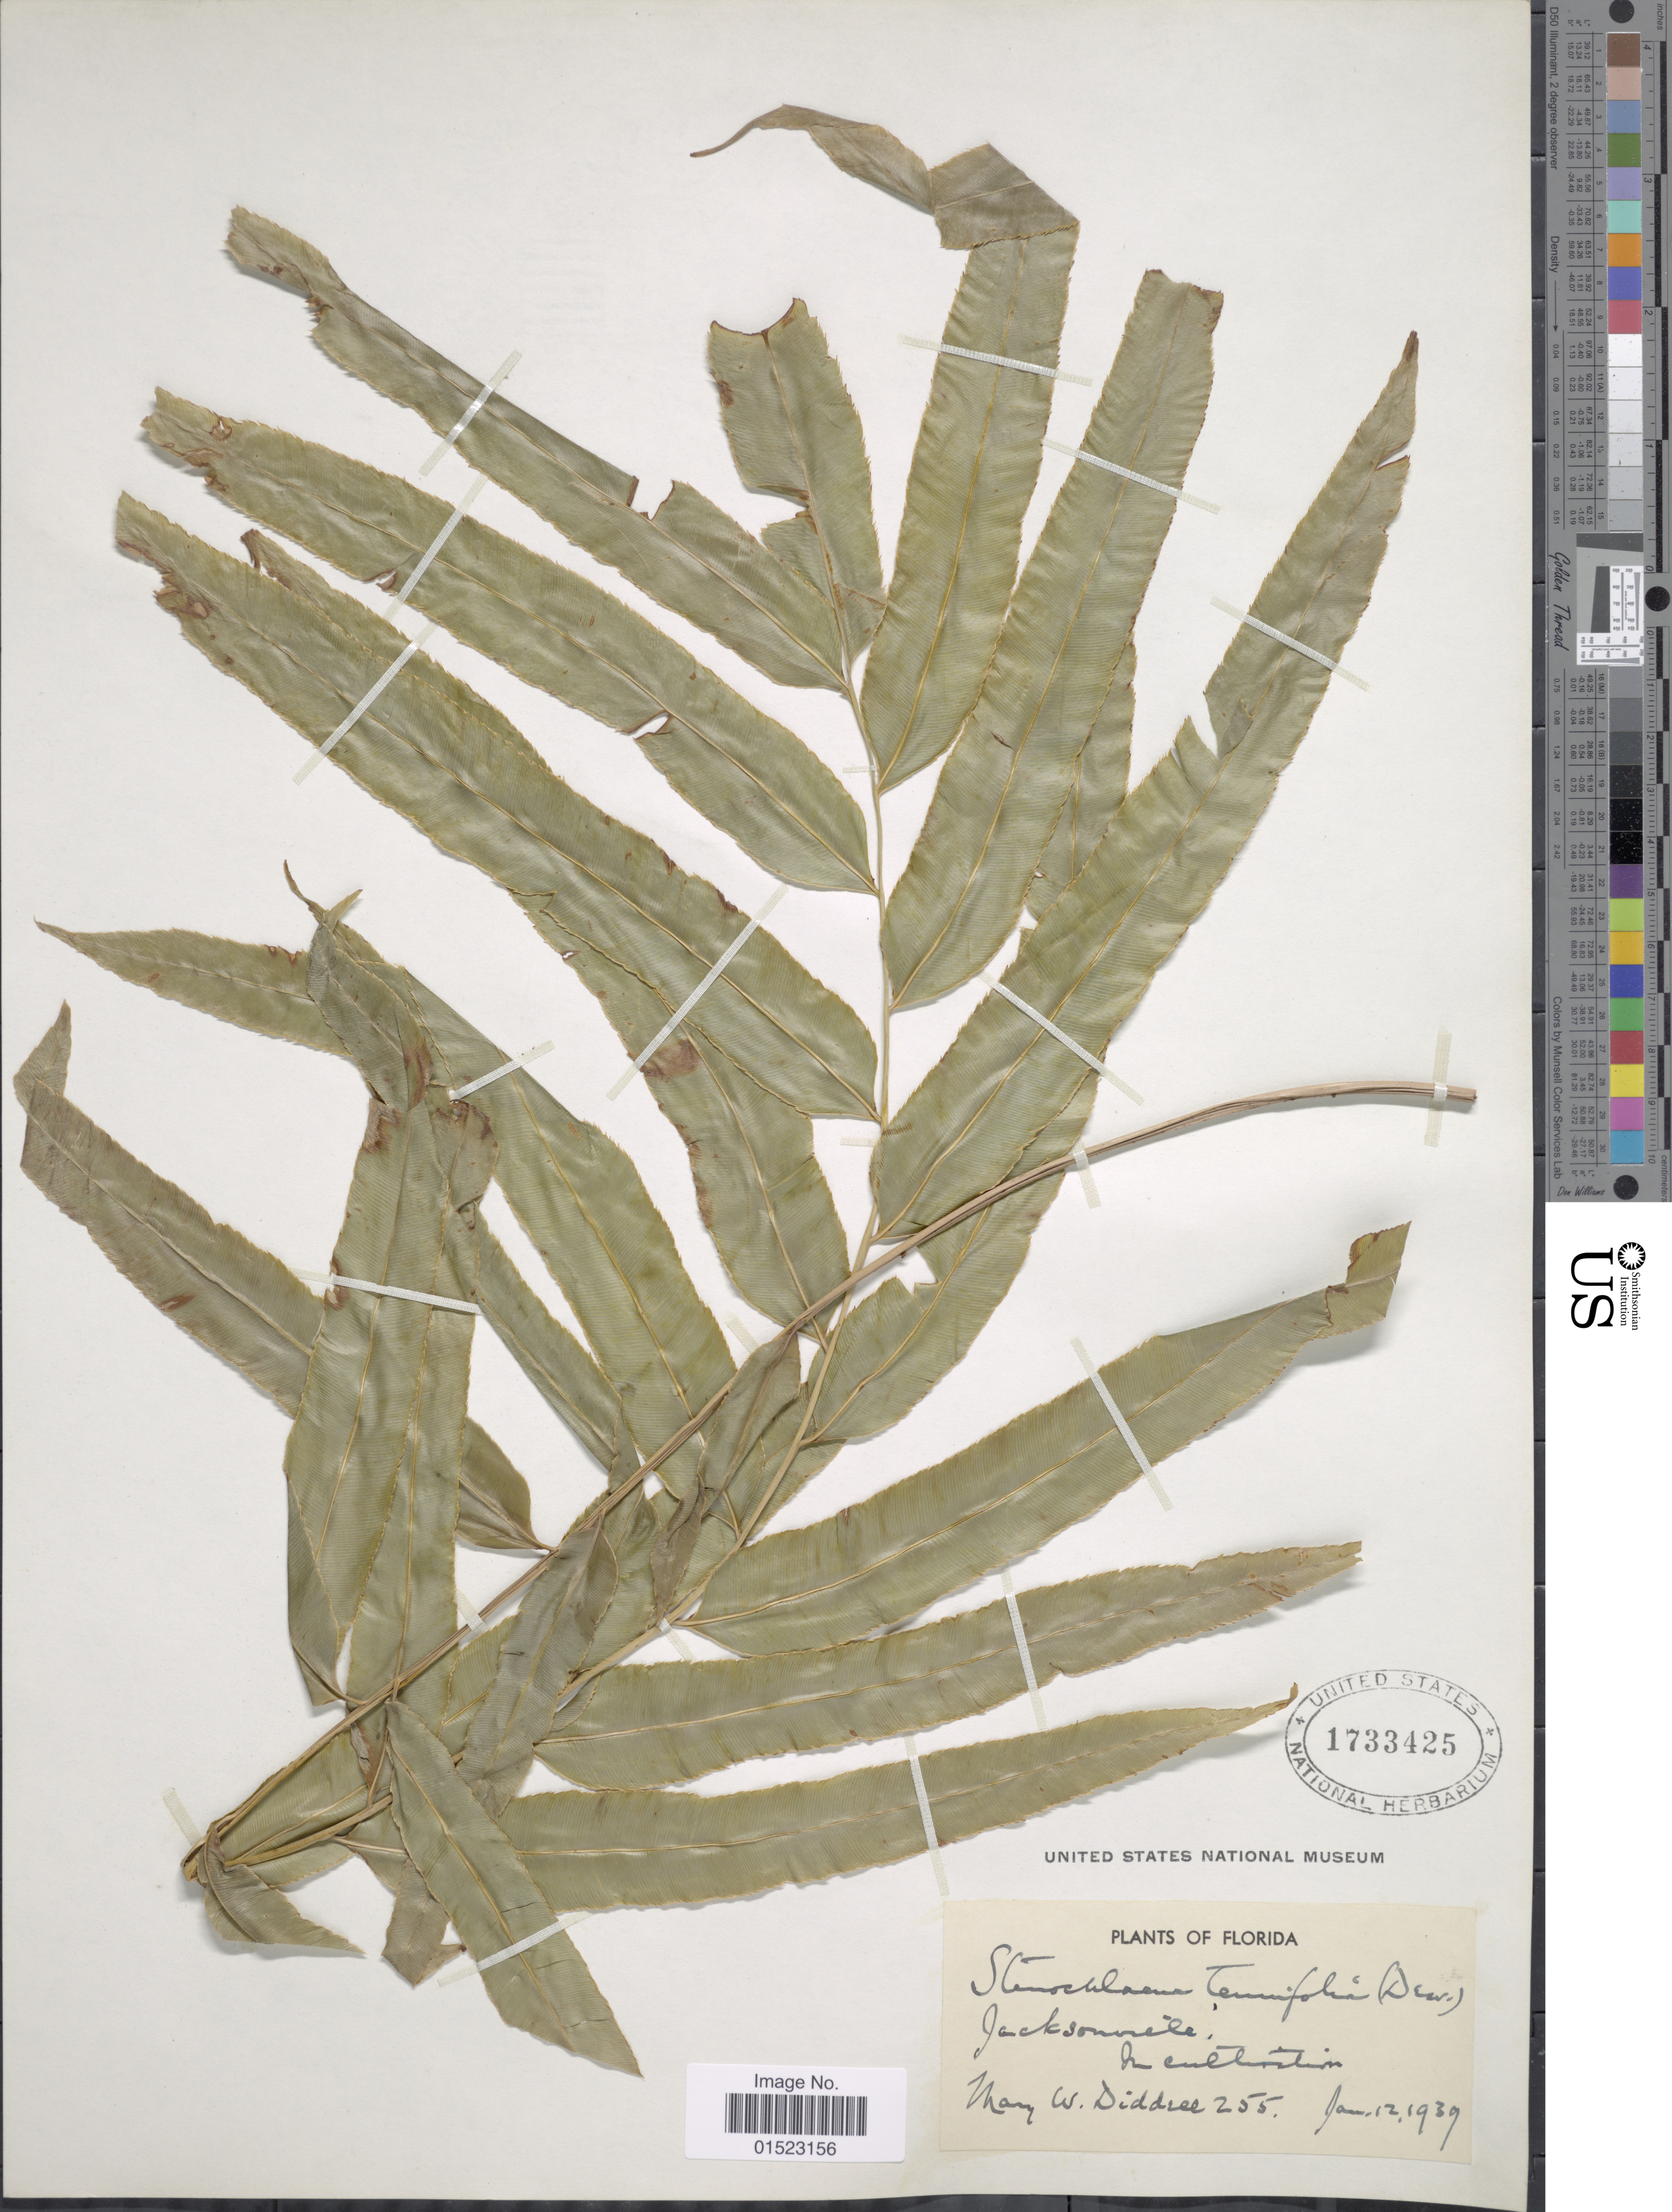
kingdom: Plantae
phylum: Tracheophyta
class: Polypodiopsida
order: Polypodiales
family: Blechnaceae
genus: Stenochlaena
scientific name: Stenochlaena tenuifolia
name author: (Desv.) T. Moore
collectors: M. Diddell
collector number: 255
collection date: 1939-01-12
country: United States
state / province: Florida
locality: Jacksonville, in cultivation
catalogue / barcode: US 1733425